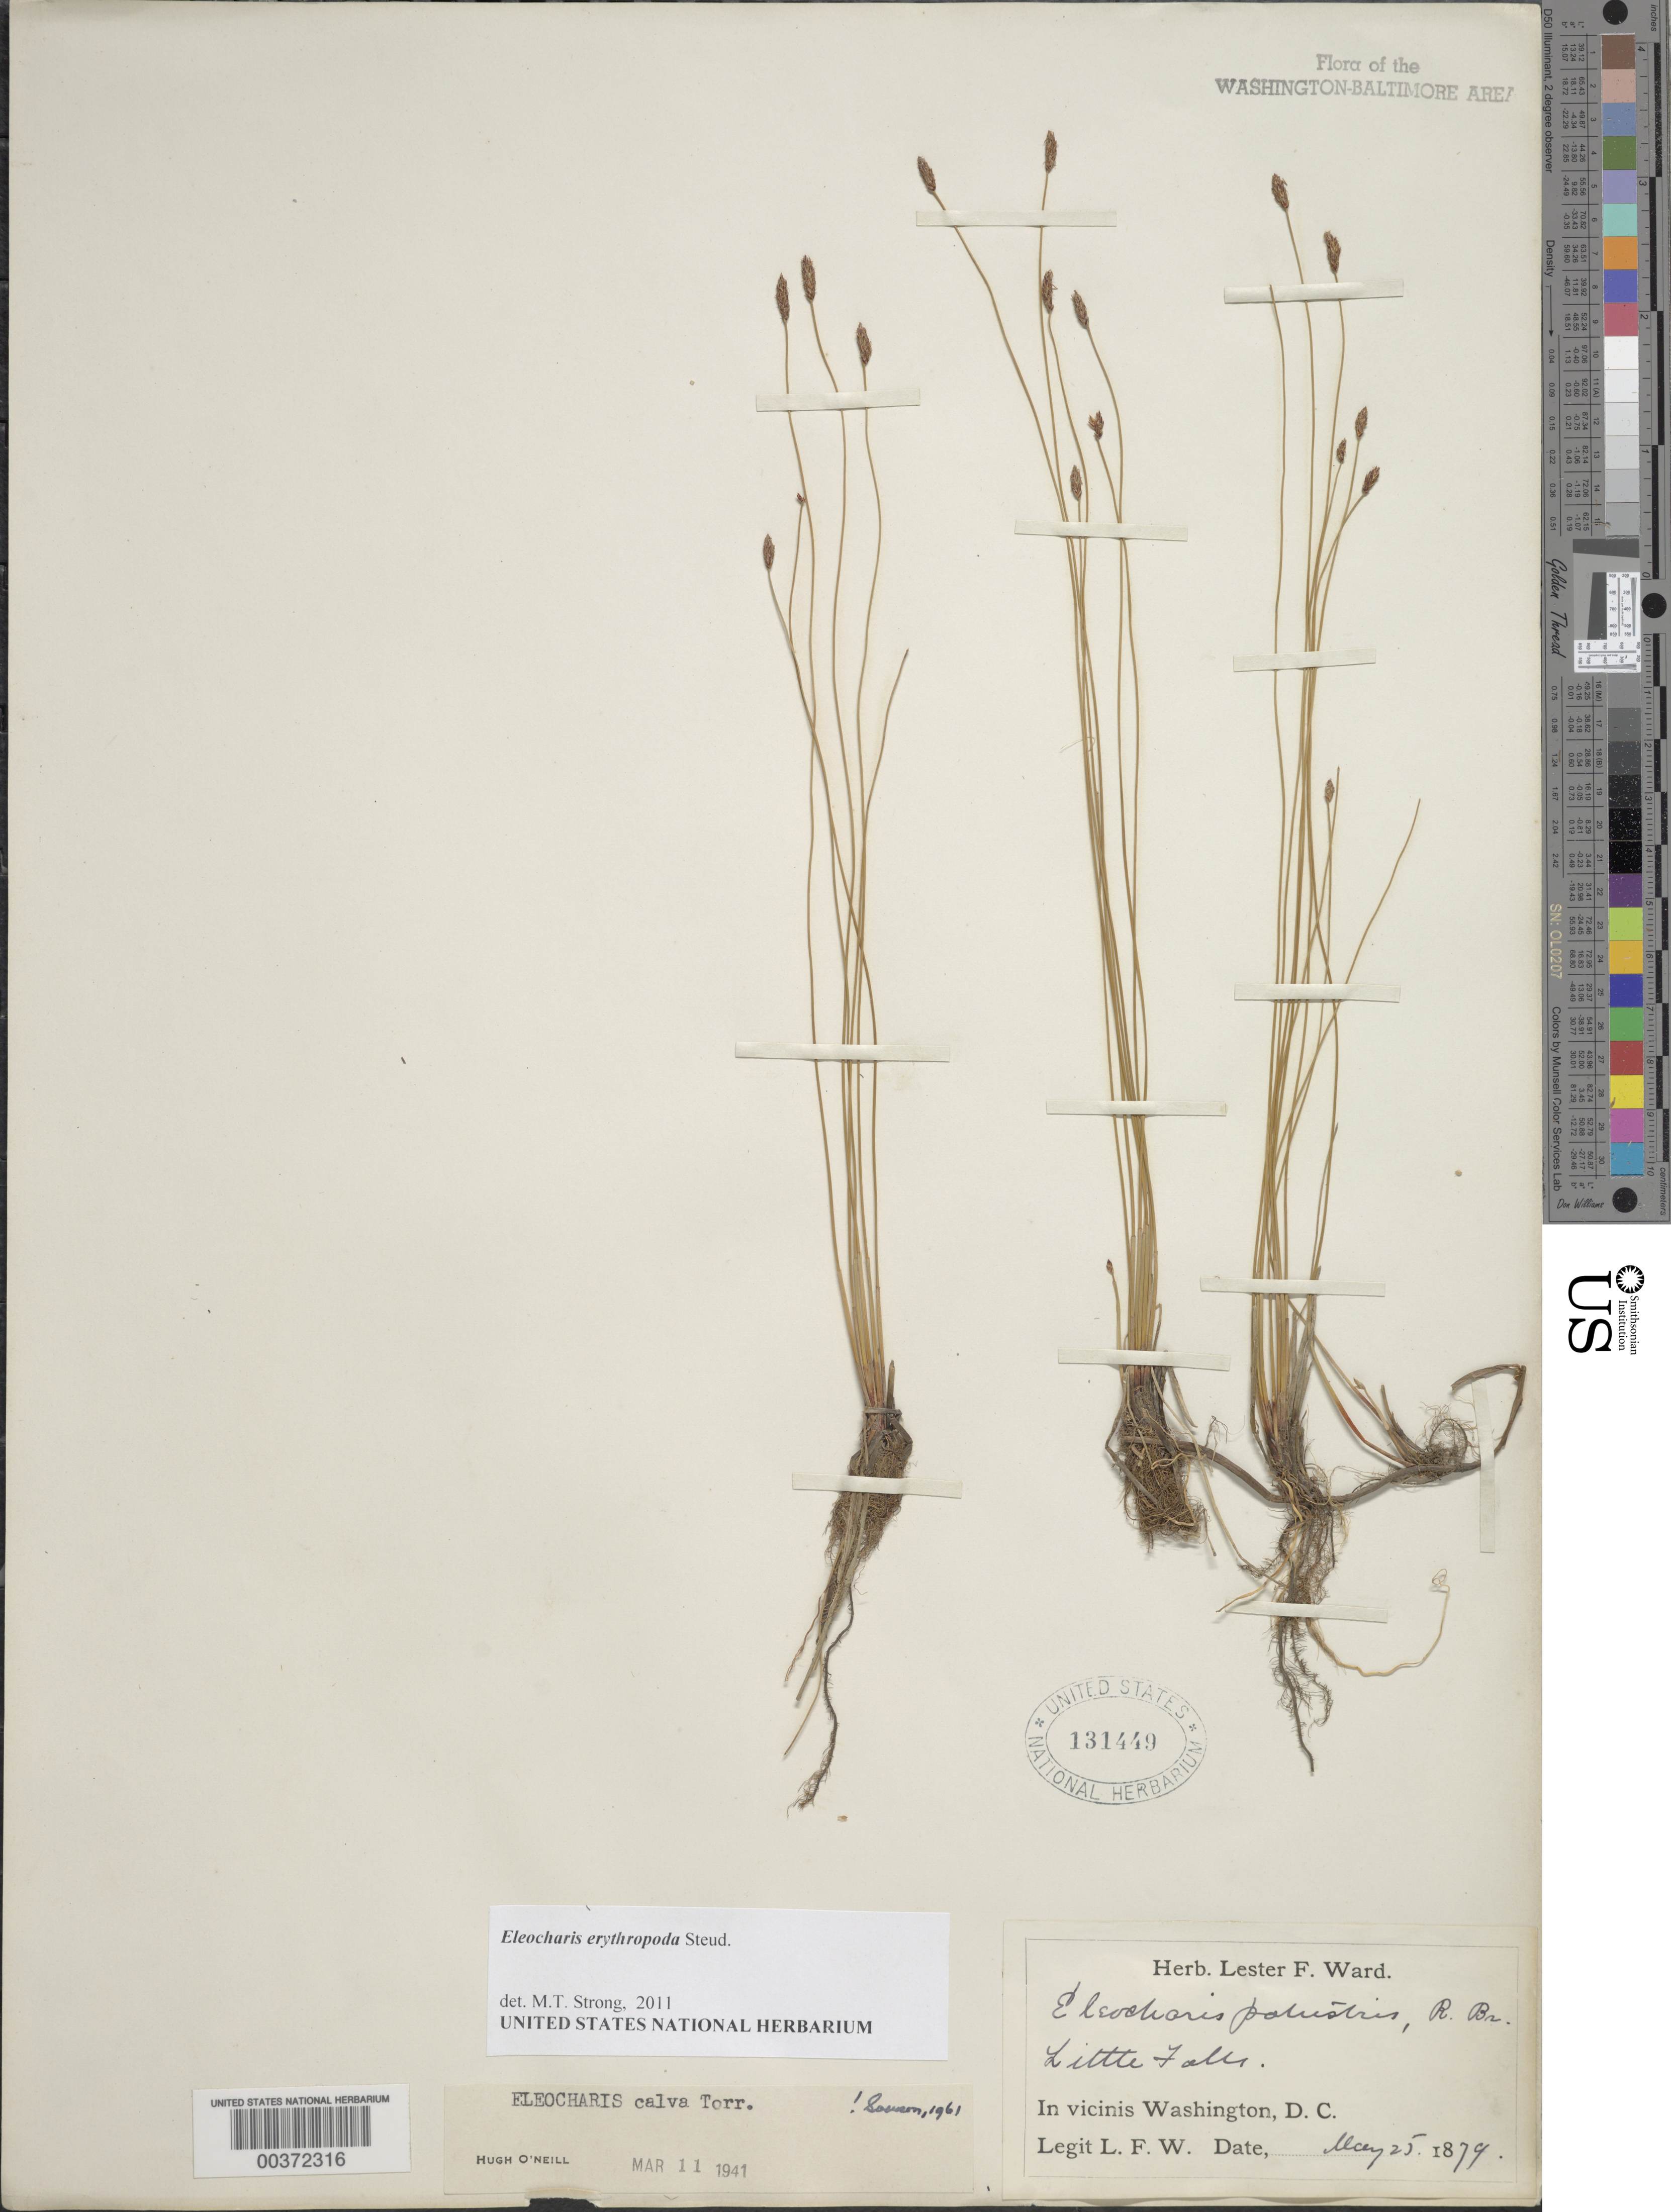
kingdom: Plantae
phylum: Tracheophyta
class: Liliopsida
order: Poales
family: Cyperaceae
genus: Eleocharis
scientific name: Eleocharis erythropoda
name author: Steud.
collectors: L. F. Ward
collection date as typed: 25 May 1879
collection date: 1879-05-25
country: United States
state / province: Maryland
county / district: Montgomery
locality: Little Falls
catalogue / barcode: US 131449